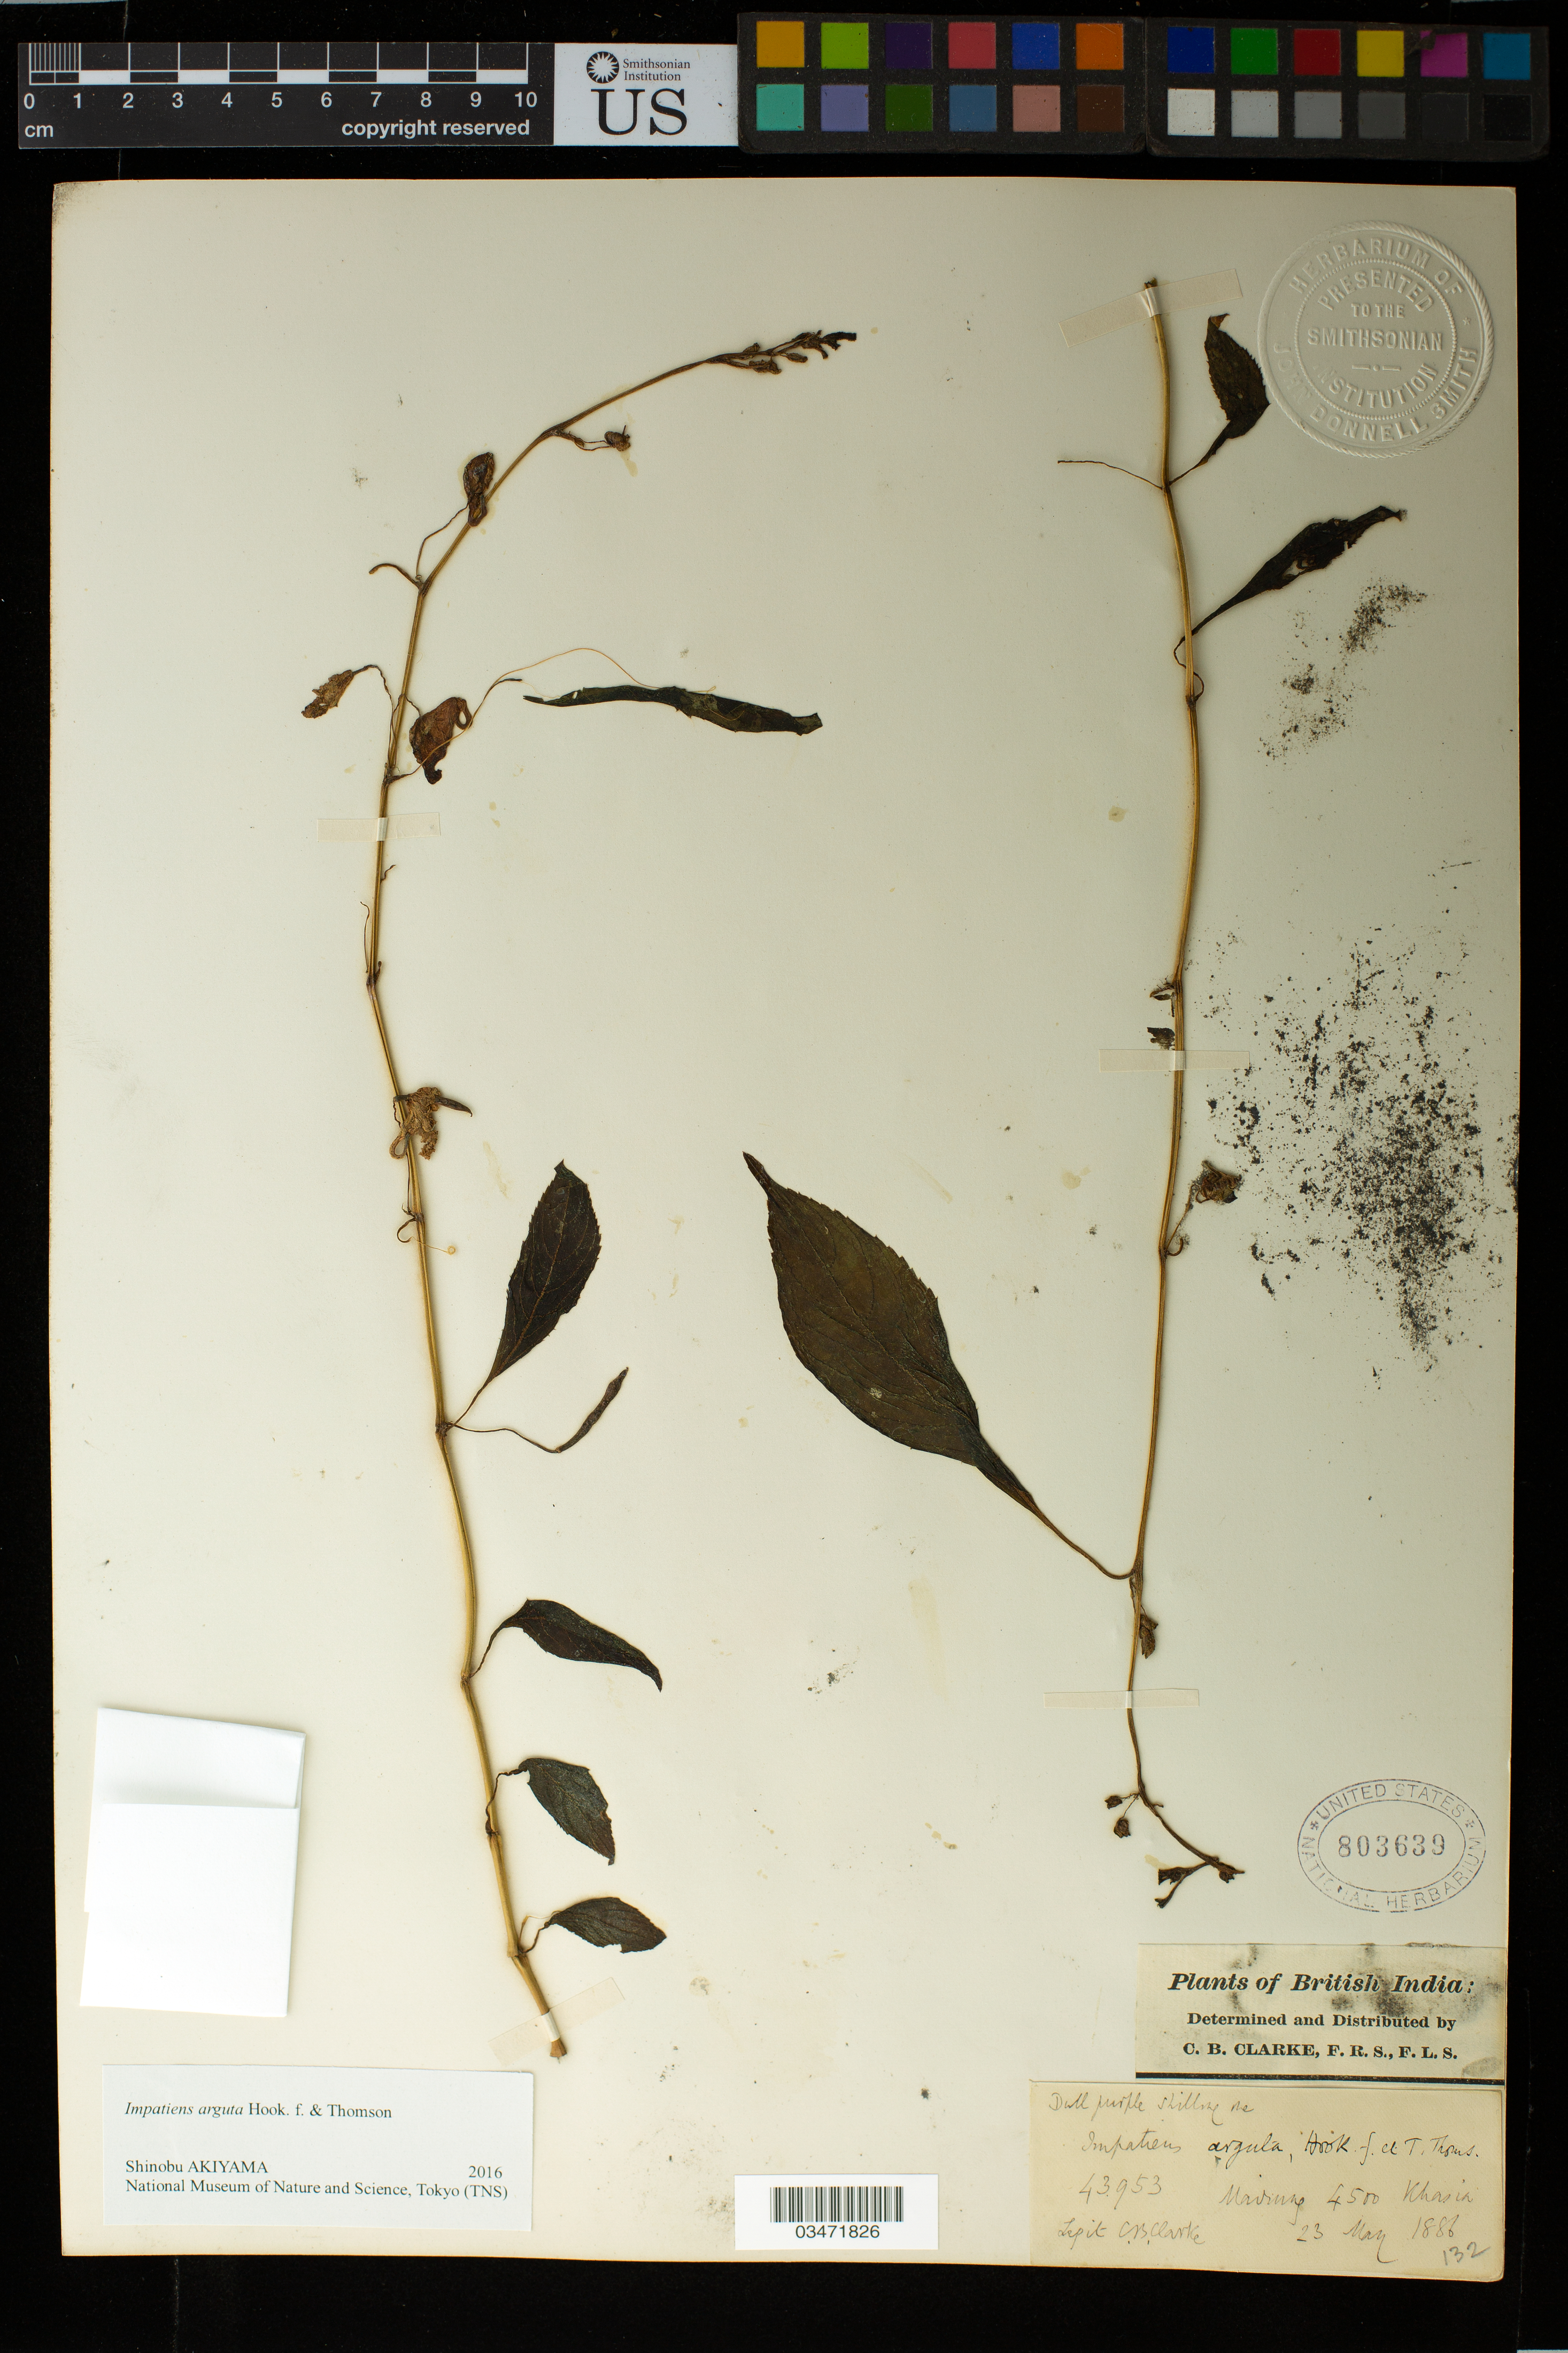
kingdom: Plantae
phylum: Tracheophyta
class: Magnoliopsida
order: Ericales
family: Balsaminaceae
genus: Impatiens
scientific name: Impatiens arguta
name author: Hook. f. & Thomson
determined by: Akiyama, Shinobu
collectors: C. B. Clarke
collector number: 43953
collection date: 1886-05-23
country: India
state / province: Meghalaya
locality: Mavinng [?], Khasia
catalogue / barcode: US 803639